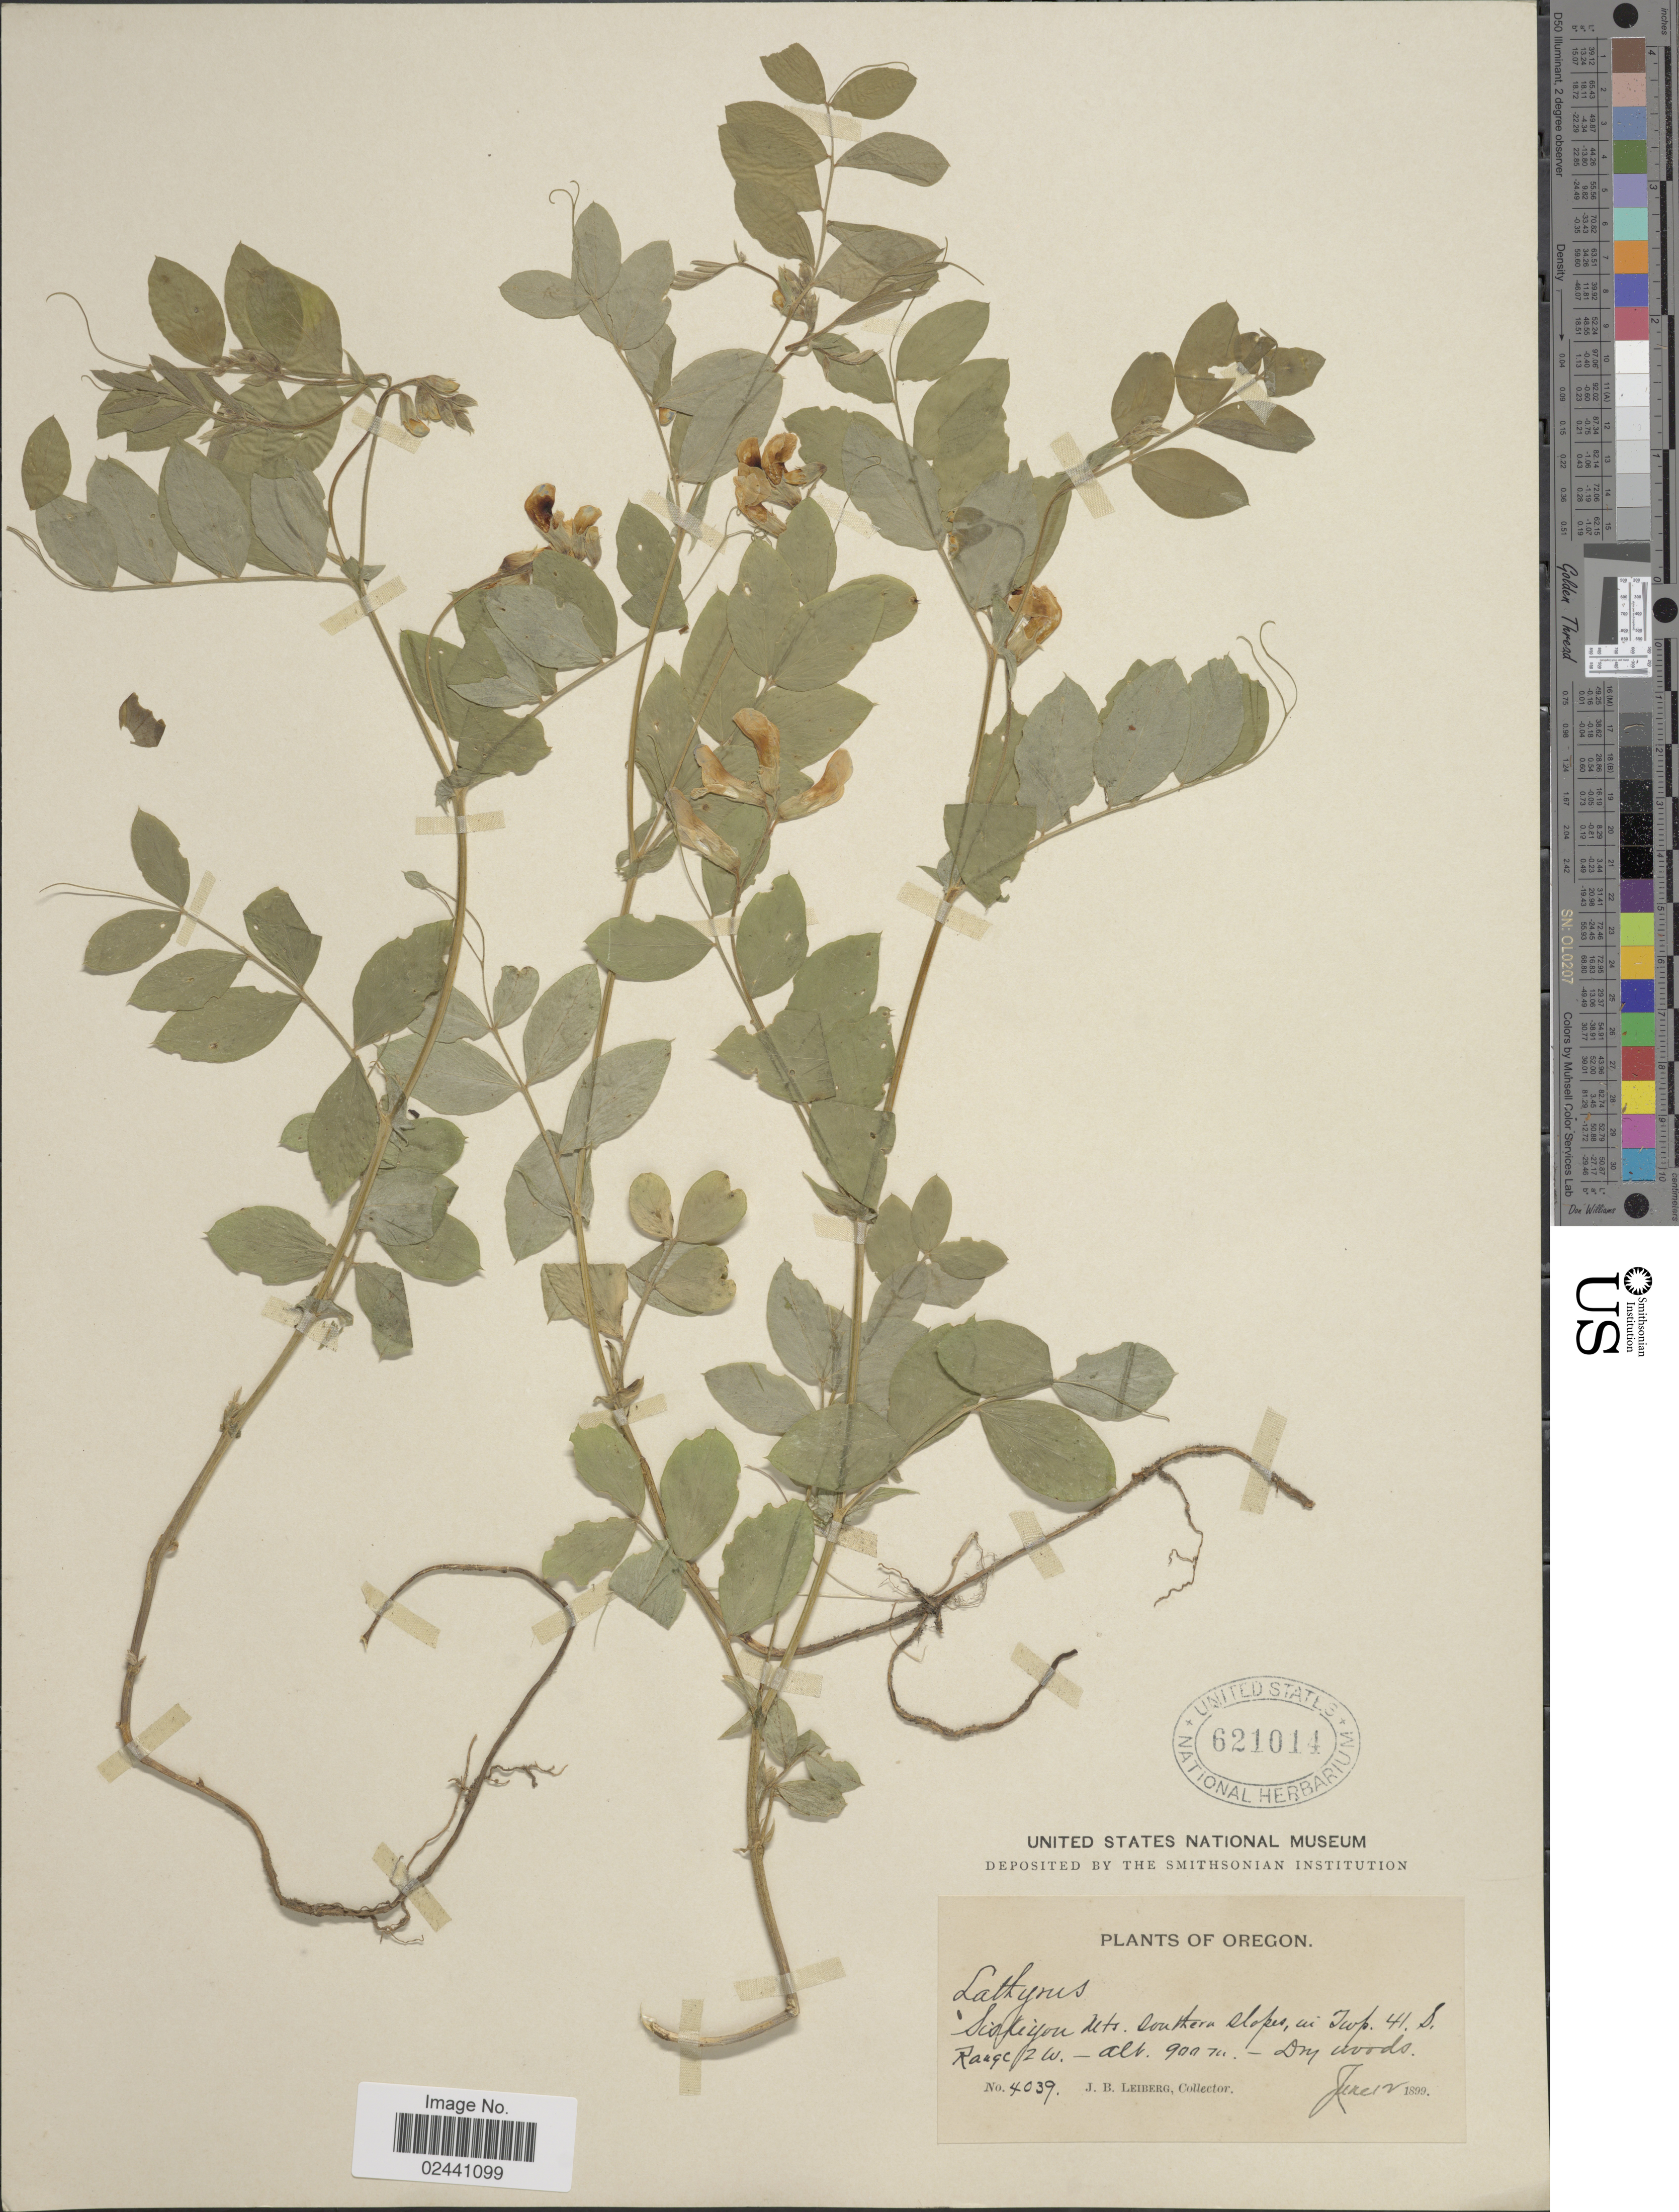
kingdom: Plantae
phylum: Tracheophyta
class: Magnoliopsida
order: Fabales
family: Fabaceae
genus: Lathyrus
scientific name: Lathyrus nuttallii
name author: S. Watson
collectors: J. B. Leiberg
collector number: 4039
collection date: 1899-06-12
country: United States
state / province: Oregon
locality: Siskiyou Mts., Southern Slopes, in Twp 41, S Range 2W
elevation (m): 900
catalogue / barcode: US 621014